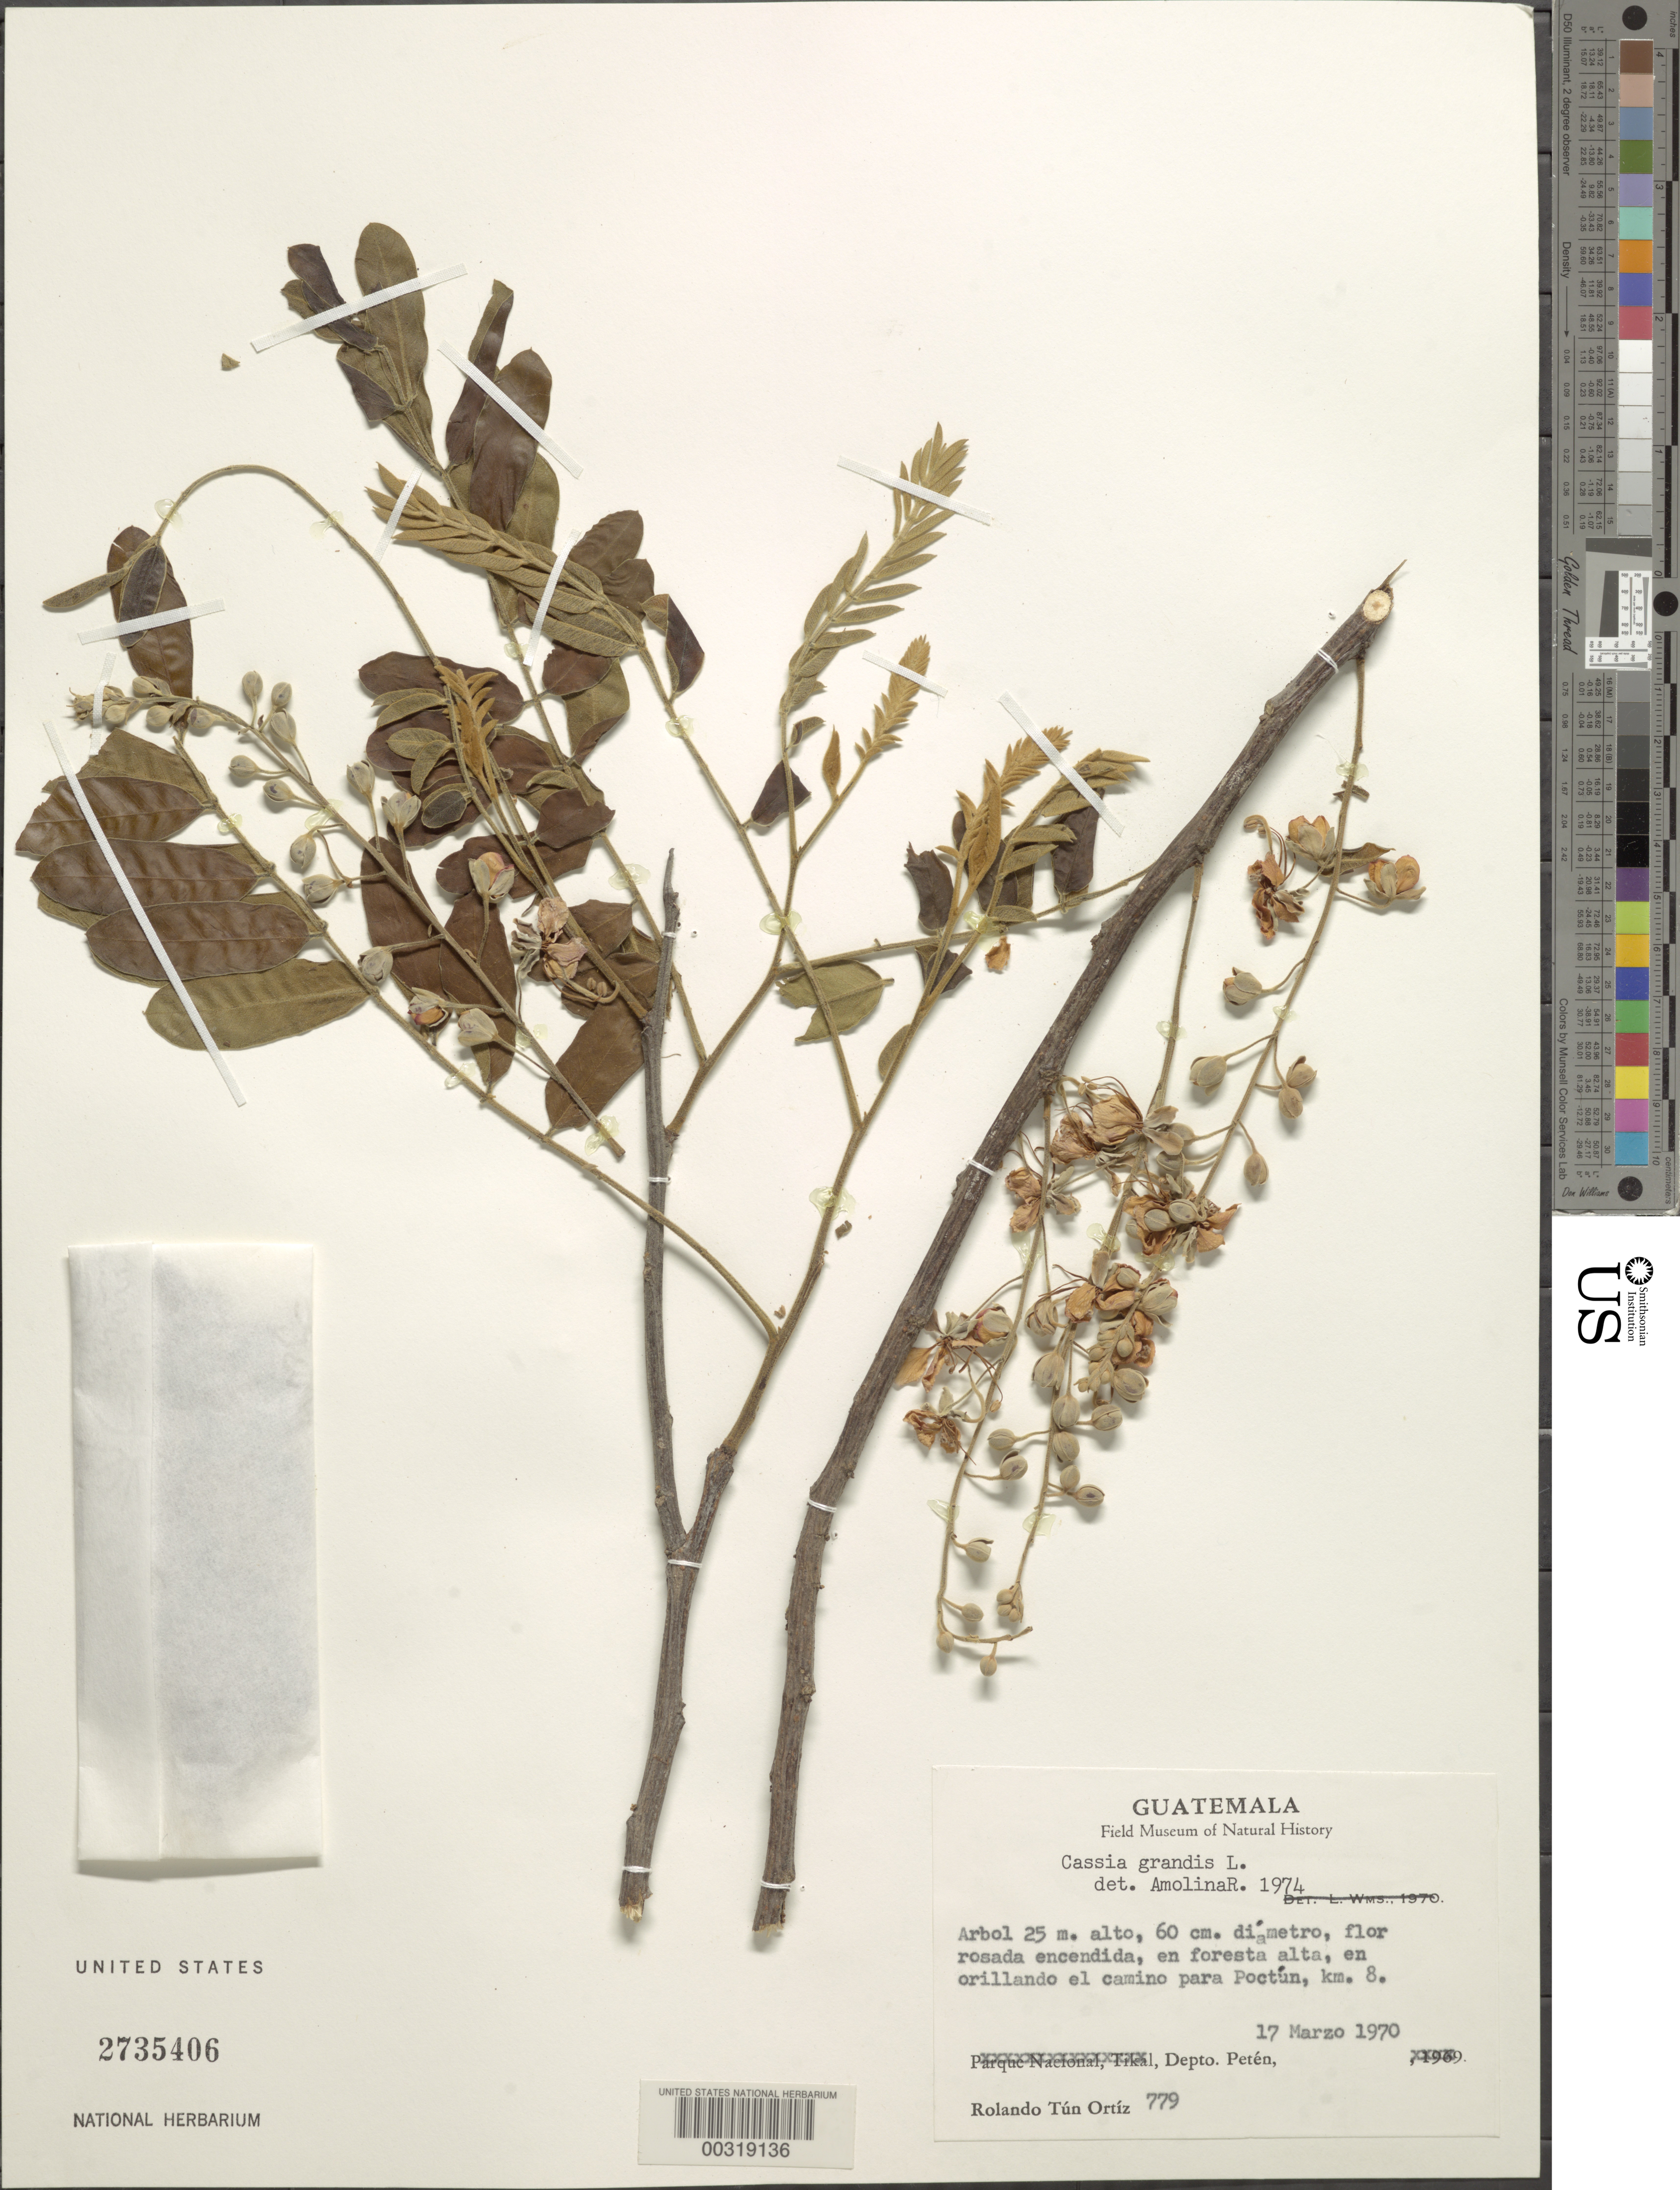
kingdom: Plantae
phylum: Tracheophyta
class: Magnoliopsida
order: Fabales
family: Fabaceae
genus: Cassia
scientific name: Cassia grandis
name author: L. f.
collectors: R. Tún Ortiz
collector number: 779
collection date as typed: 17 Mar 1970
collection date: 1970-03-17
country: Guatemala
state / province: El Petén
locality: Road to Poctun, km 8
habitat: Old forest, small bank of road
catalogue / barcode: US 2735406